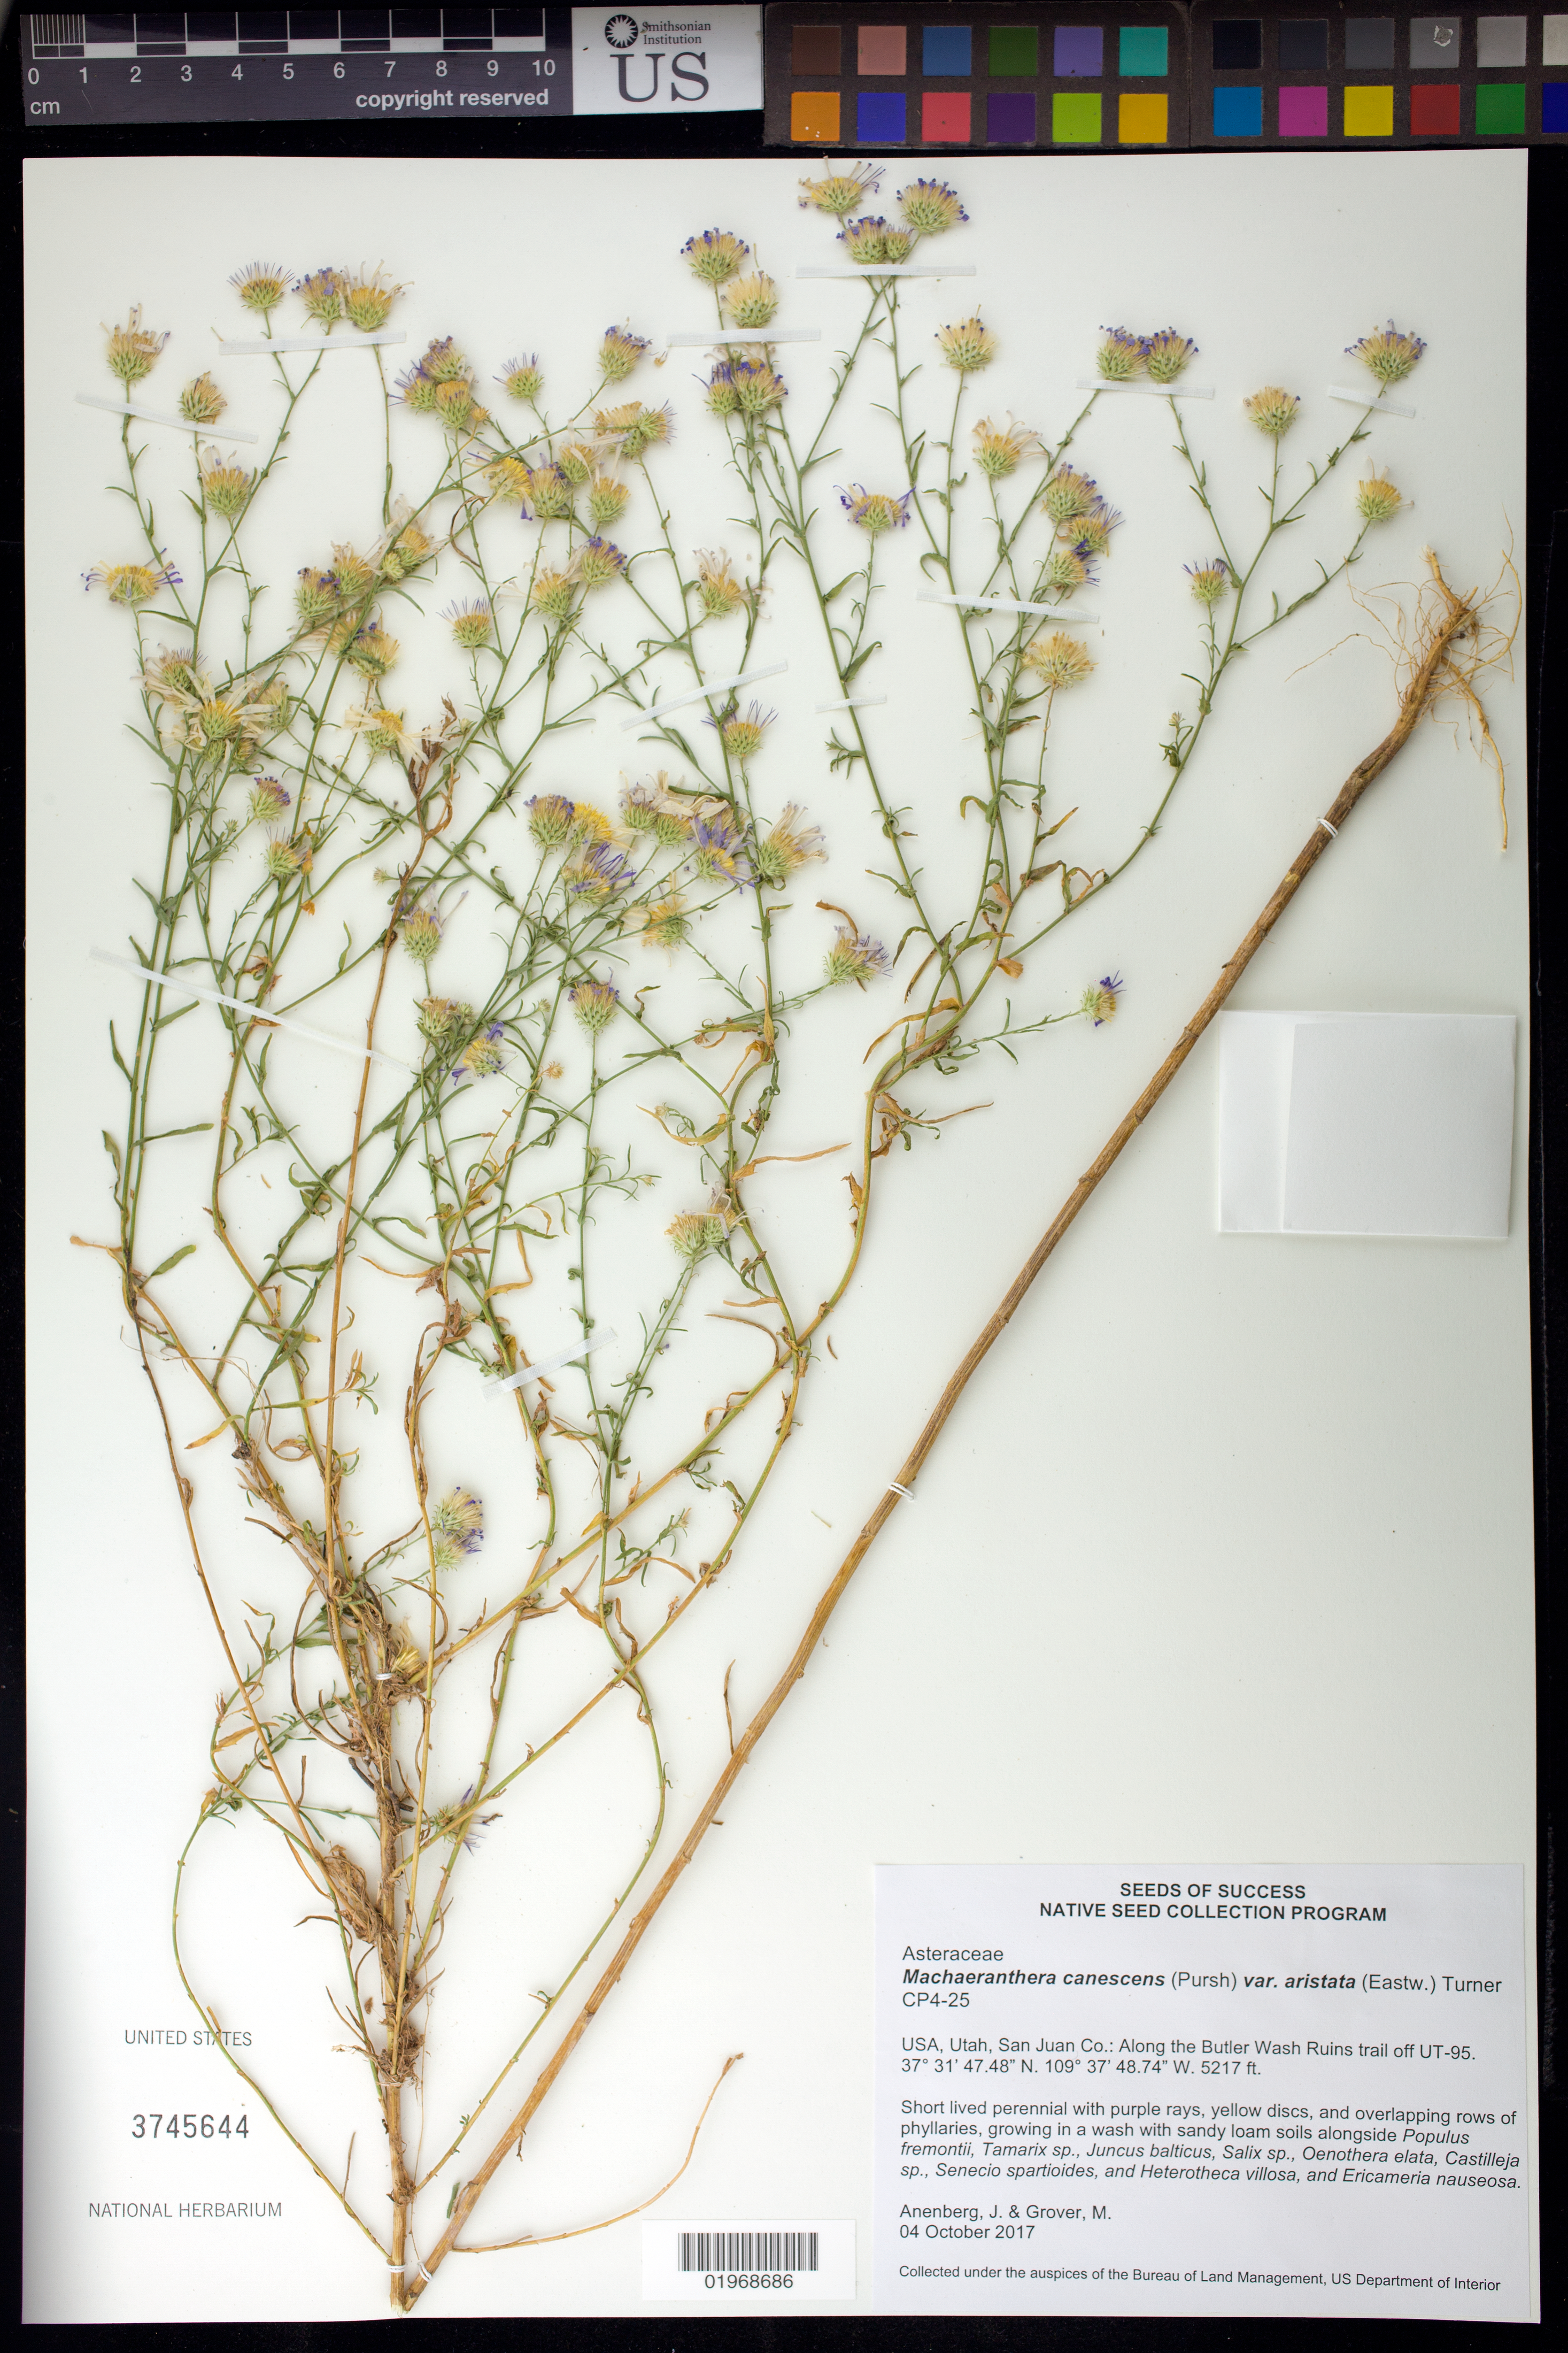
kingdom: Plantae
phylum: Tracheophyta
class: Magnoliopsida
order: Asterales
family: Asteraceae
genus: Machaeranthera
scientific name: Machaeranthera canescens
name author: (Pursh) A. Gray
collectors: J. Anenberg & M. Grover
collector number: CP4-25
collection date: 2017-10-04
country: United States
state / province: Utah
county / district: San Juan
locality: Along the Butler Wash Ruins trail off UT-95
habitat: Wash with sandy loam soils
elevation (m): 1590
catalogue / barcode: US 3745644